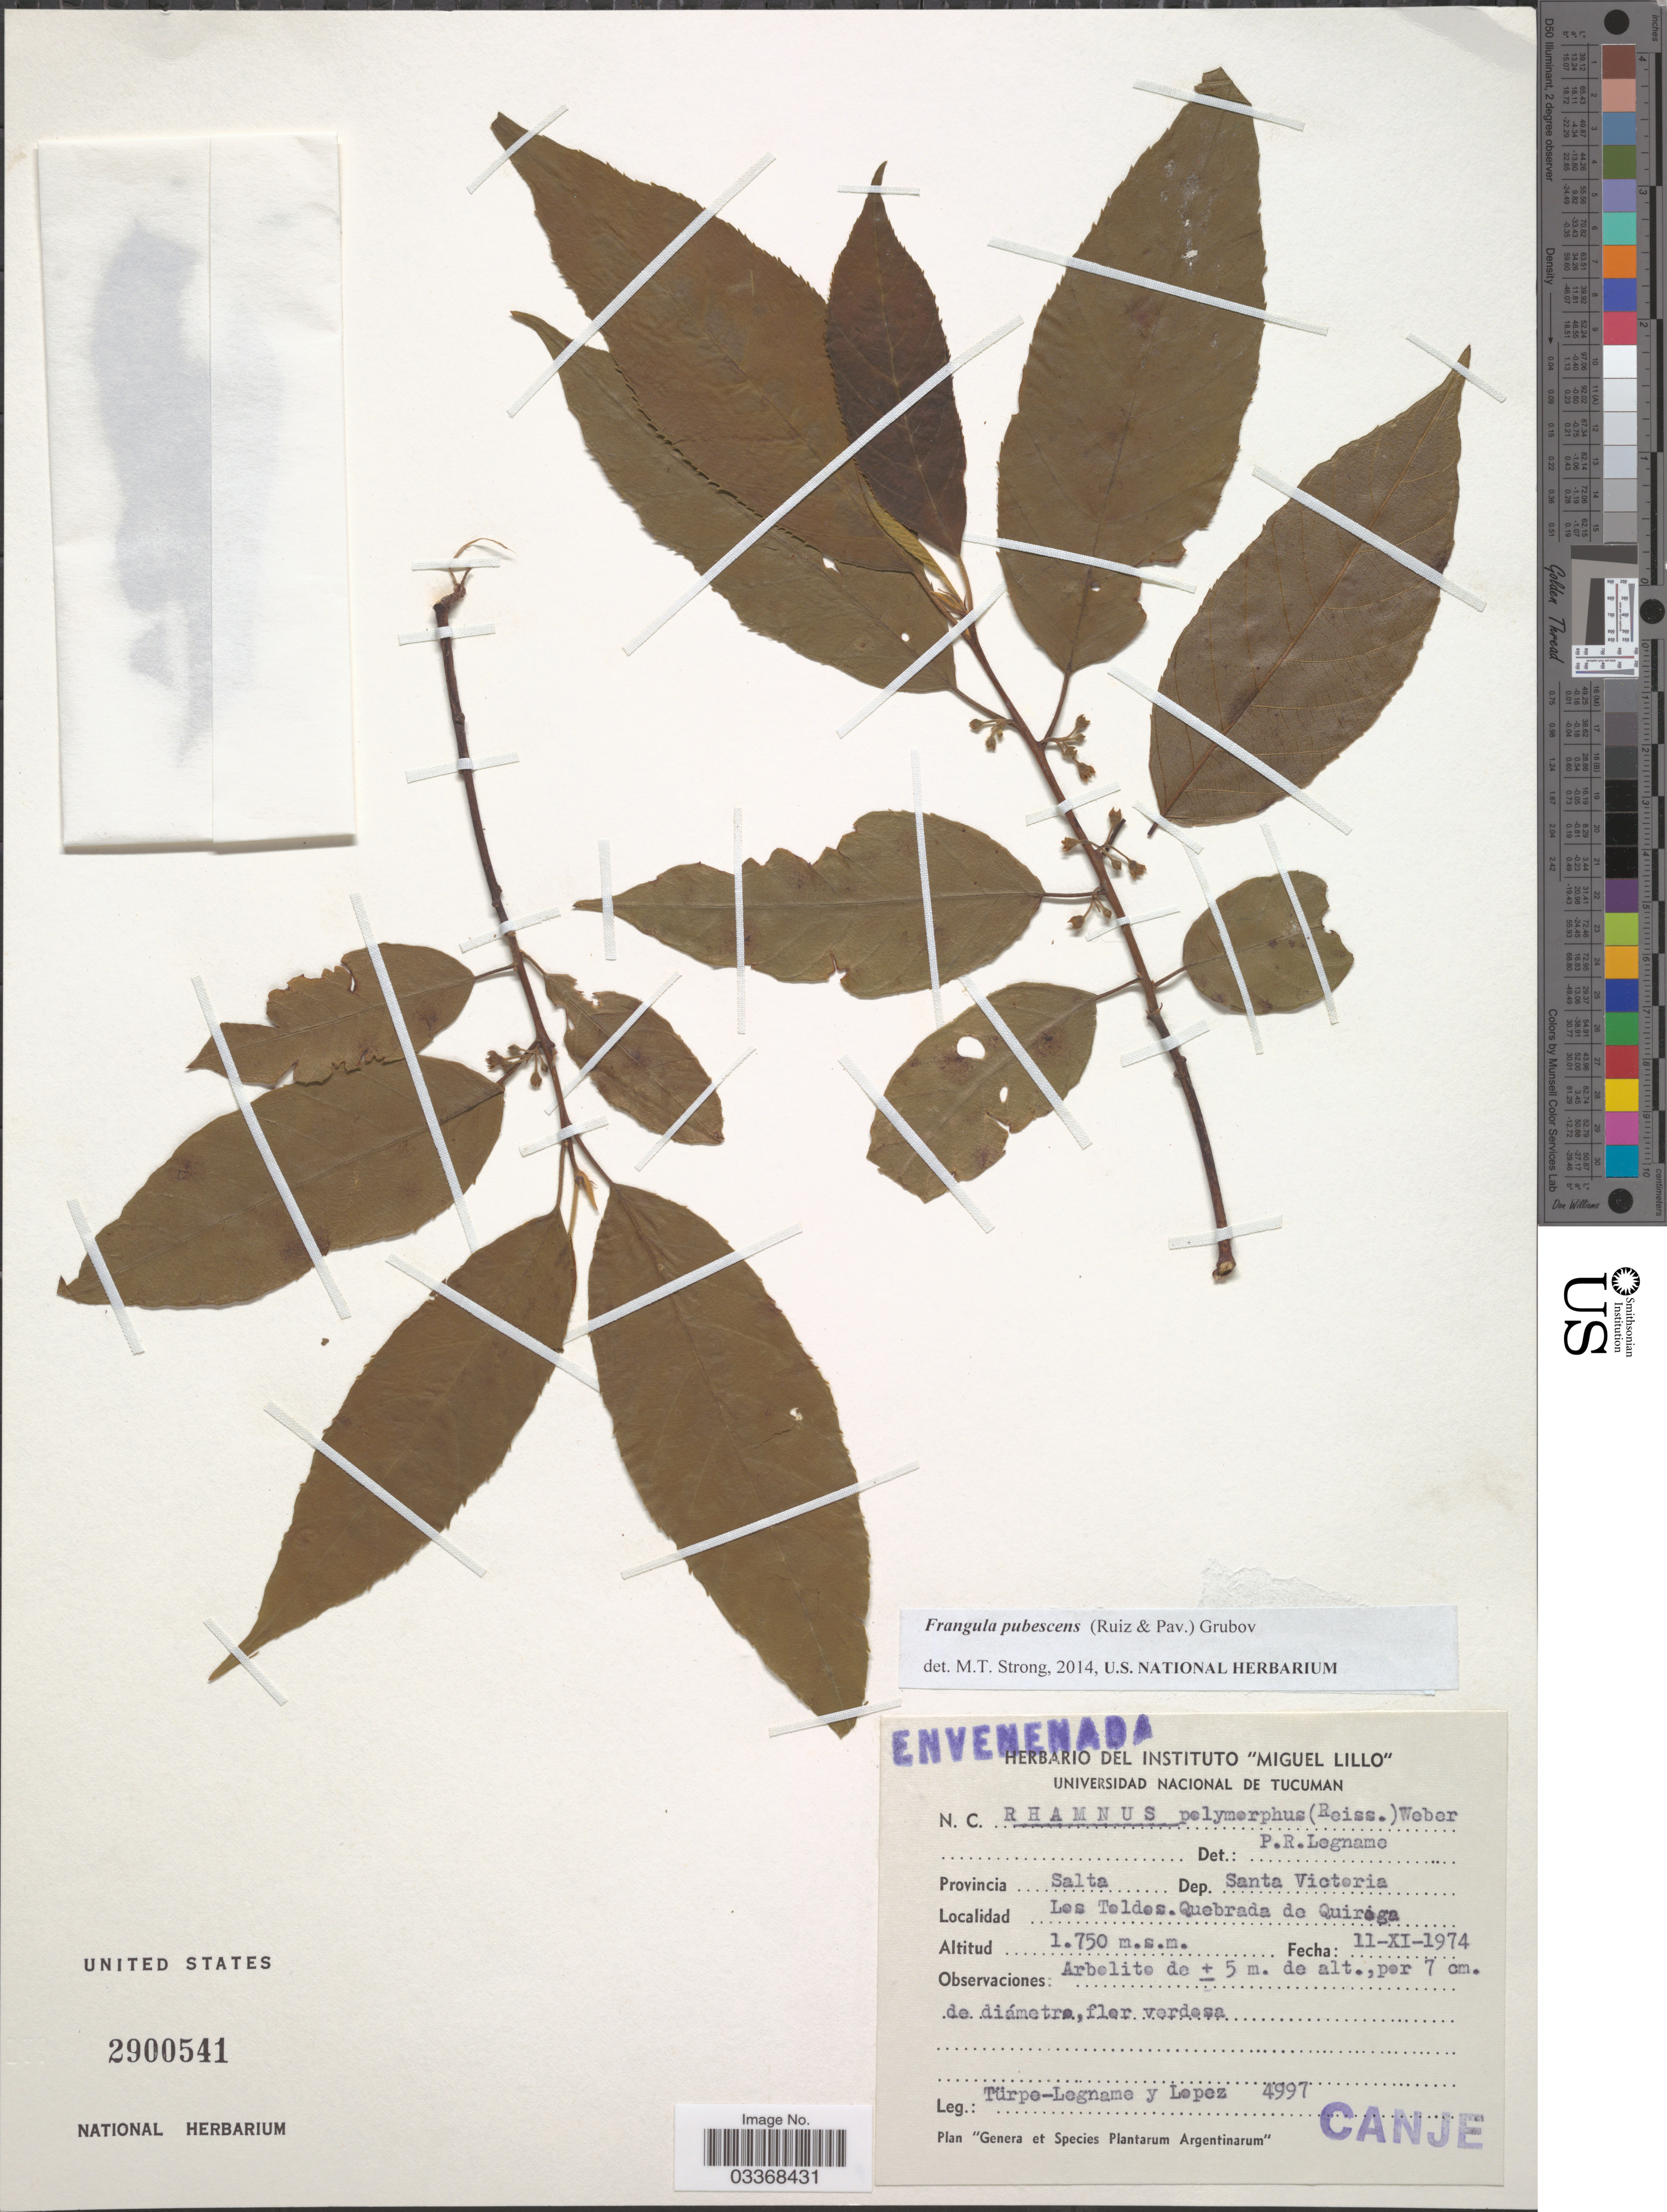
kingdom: Plantae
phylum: Tracheophyta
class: Magnoliopsida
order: Rosales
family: Rhamnaceae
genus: Frangula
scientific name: Frangula pubescens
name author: (Ruiz & Pav.) Grubov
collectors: -. Turpe, -. Legname & Lopez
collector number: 4997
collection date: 1974-11-11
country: Argentina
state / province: Salta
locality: Dep. Santa Victoria. Los Toldos. Quebrada de Quiroga.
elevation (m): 1750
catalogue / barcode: US 2900541